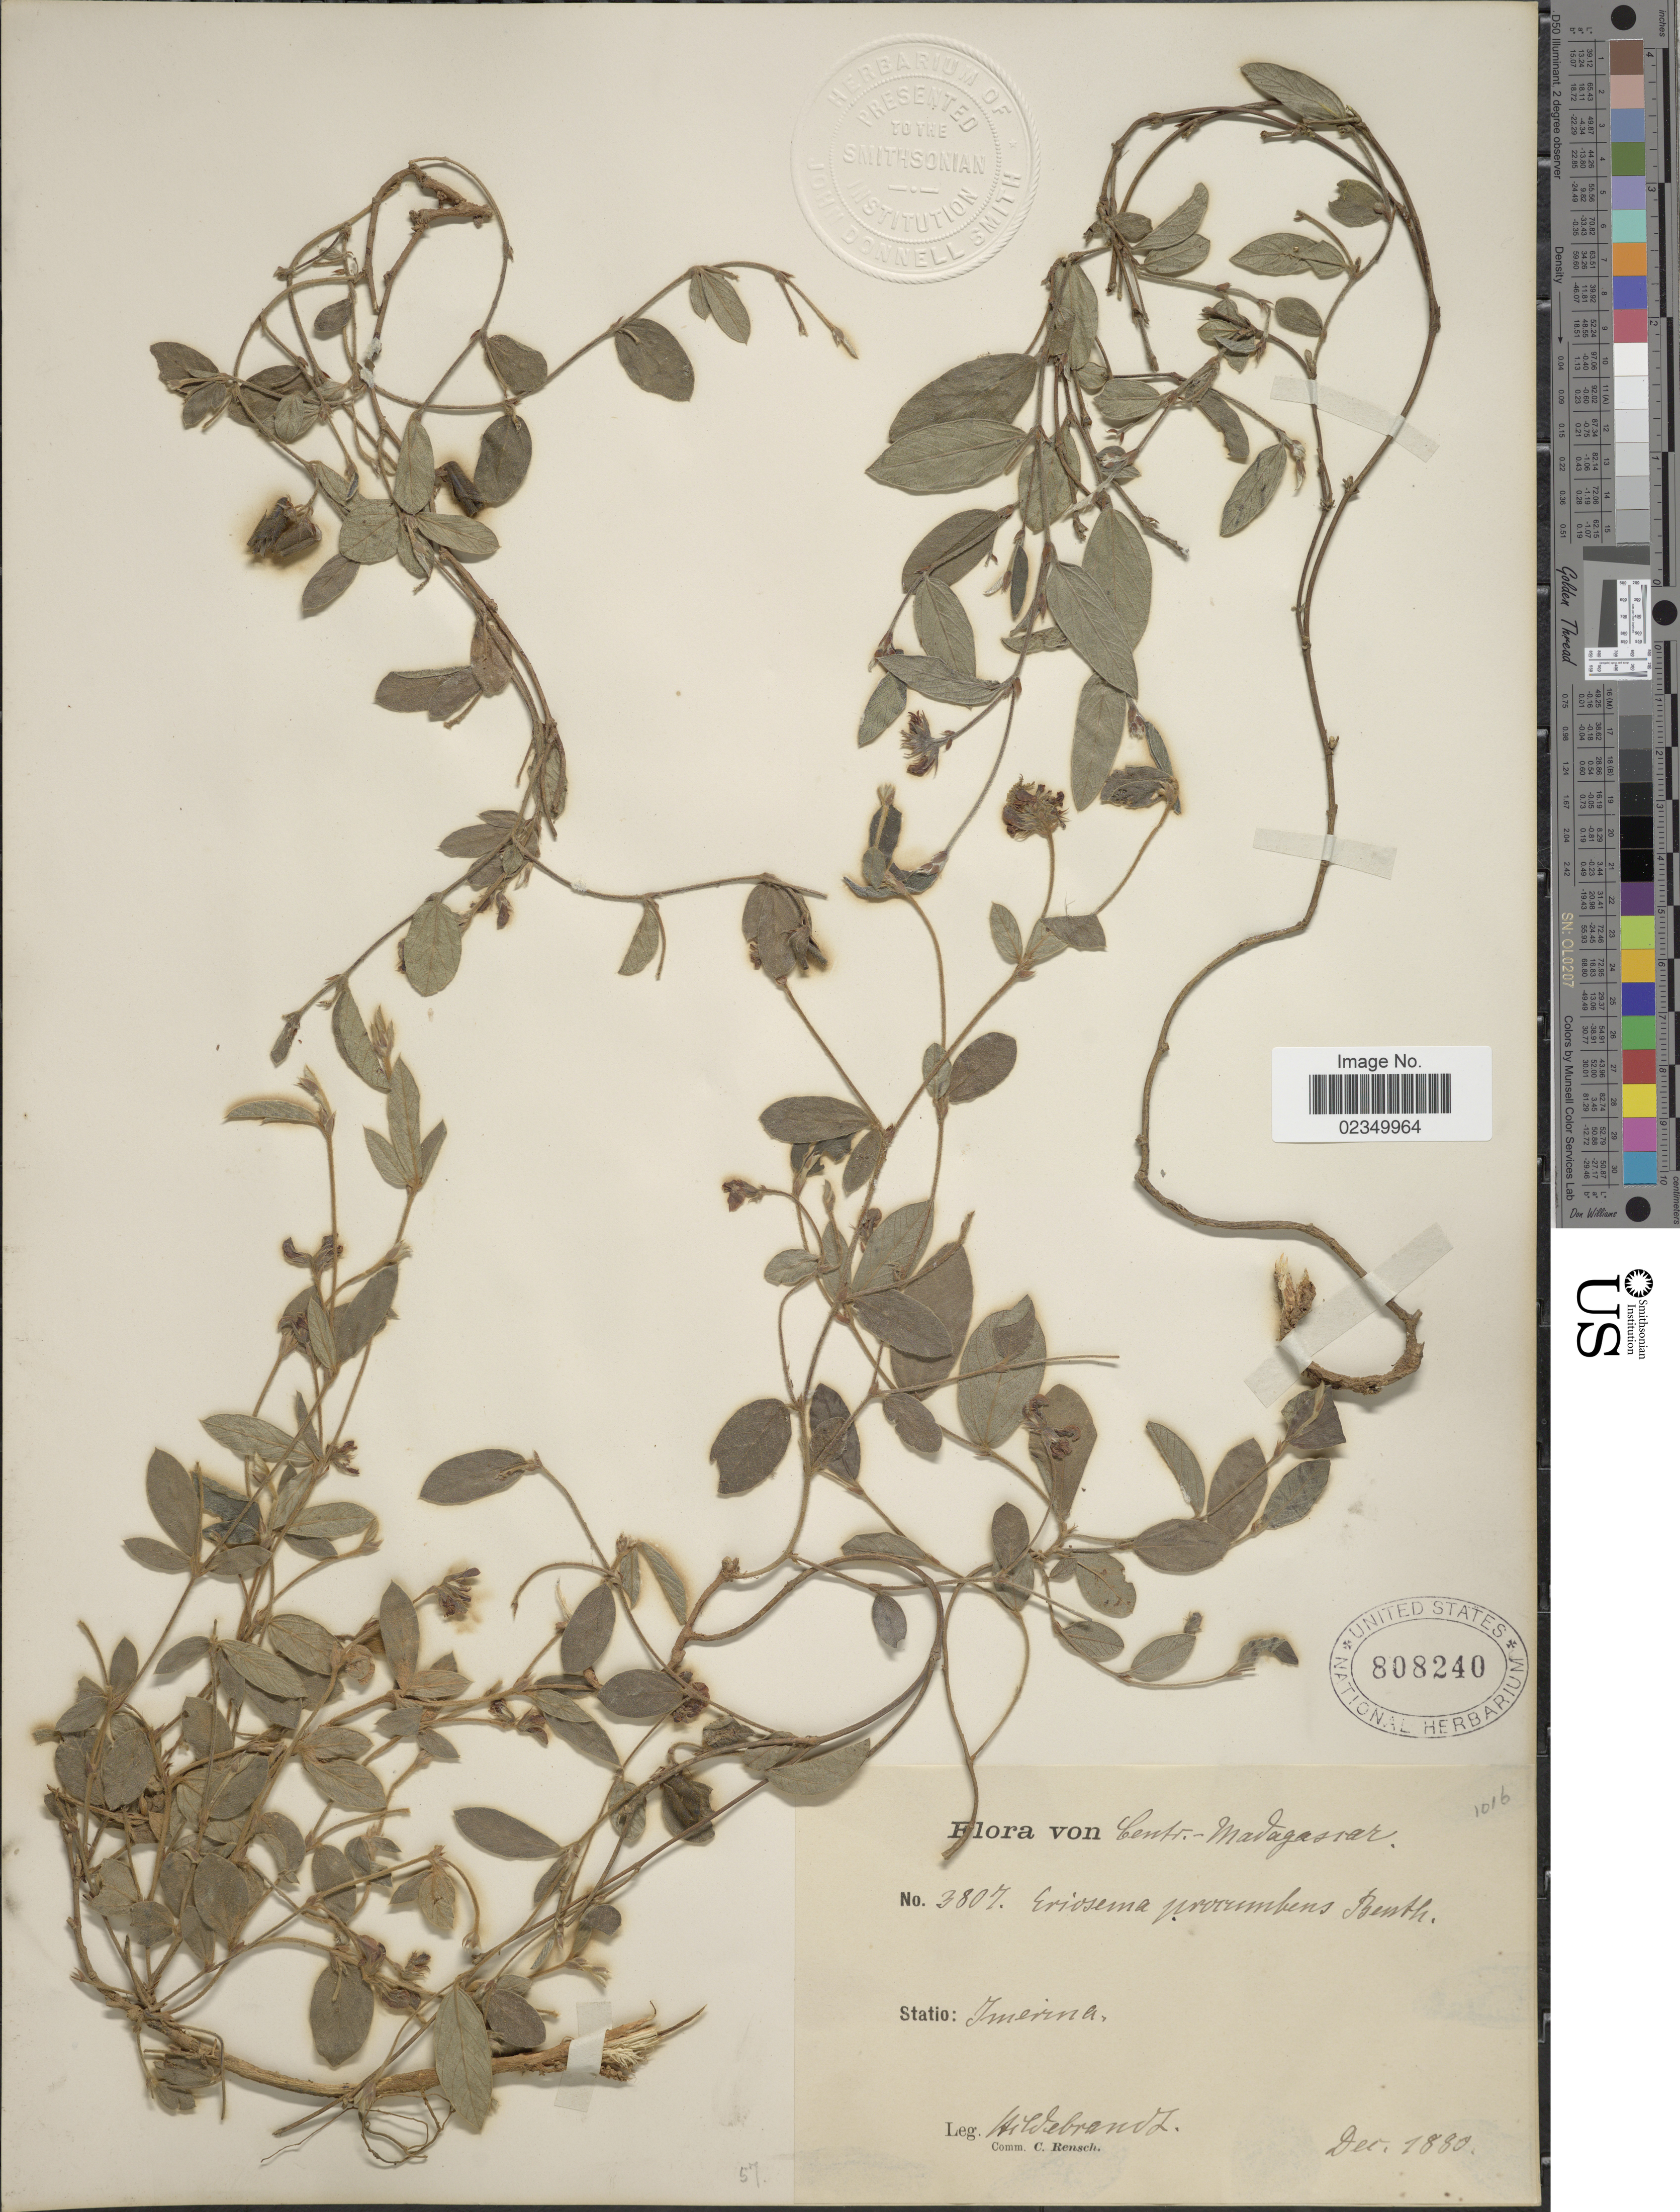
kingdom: Plantae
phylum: Tracheophyta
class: Magnoliopsida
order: Fabales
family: Fabaceae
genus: Eriosema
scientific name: Eriosema procumbens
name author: Baker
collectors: J. Hildebrandt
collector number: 3807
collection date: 1880-12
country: Madagascar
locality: Centr. - Madagascar, Statio Imerina.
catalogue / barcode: US 808240